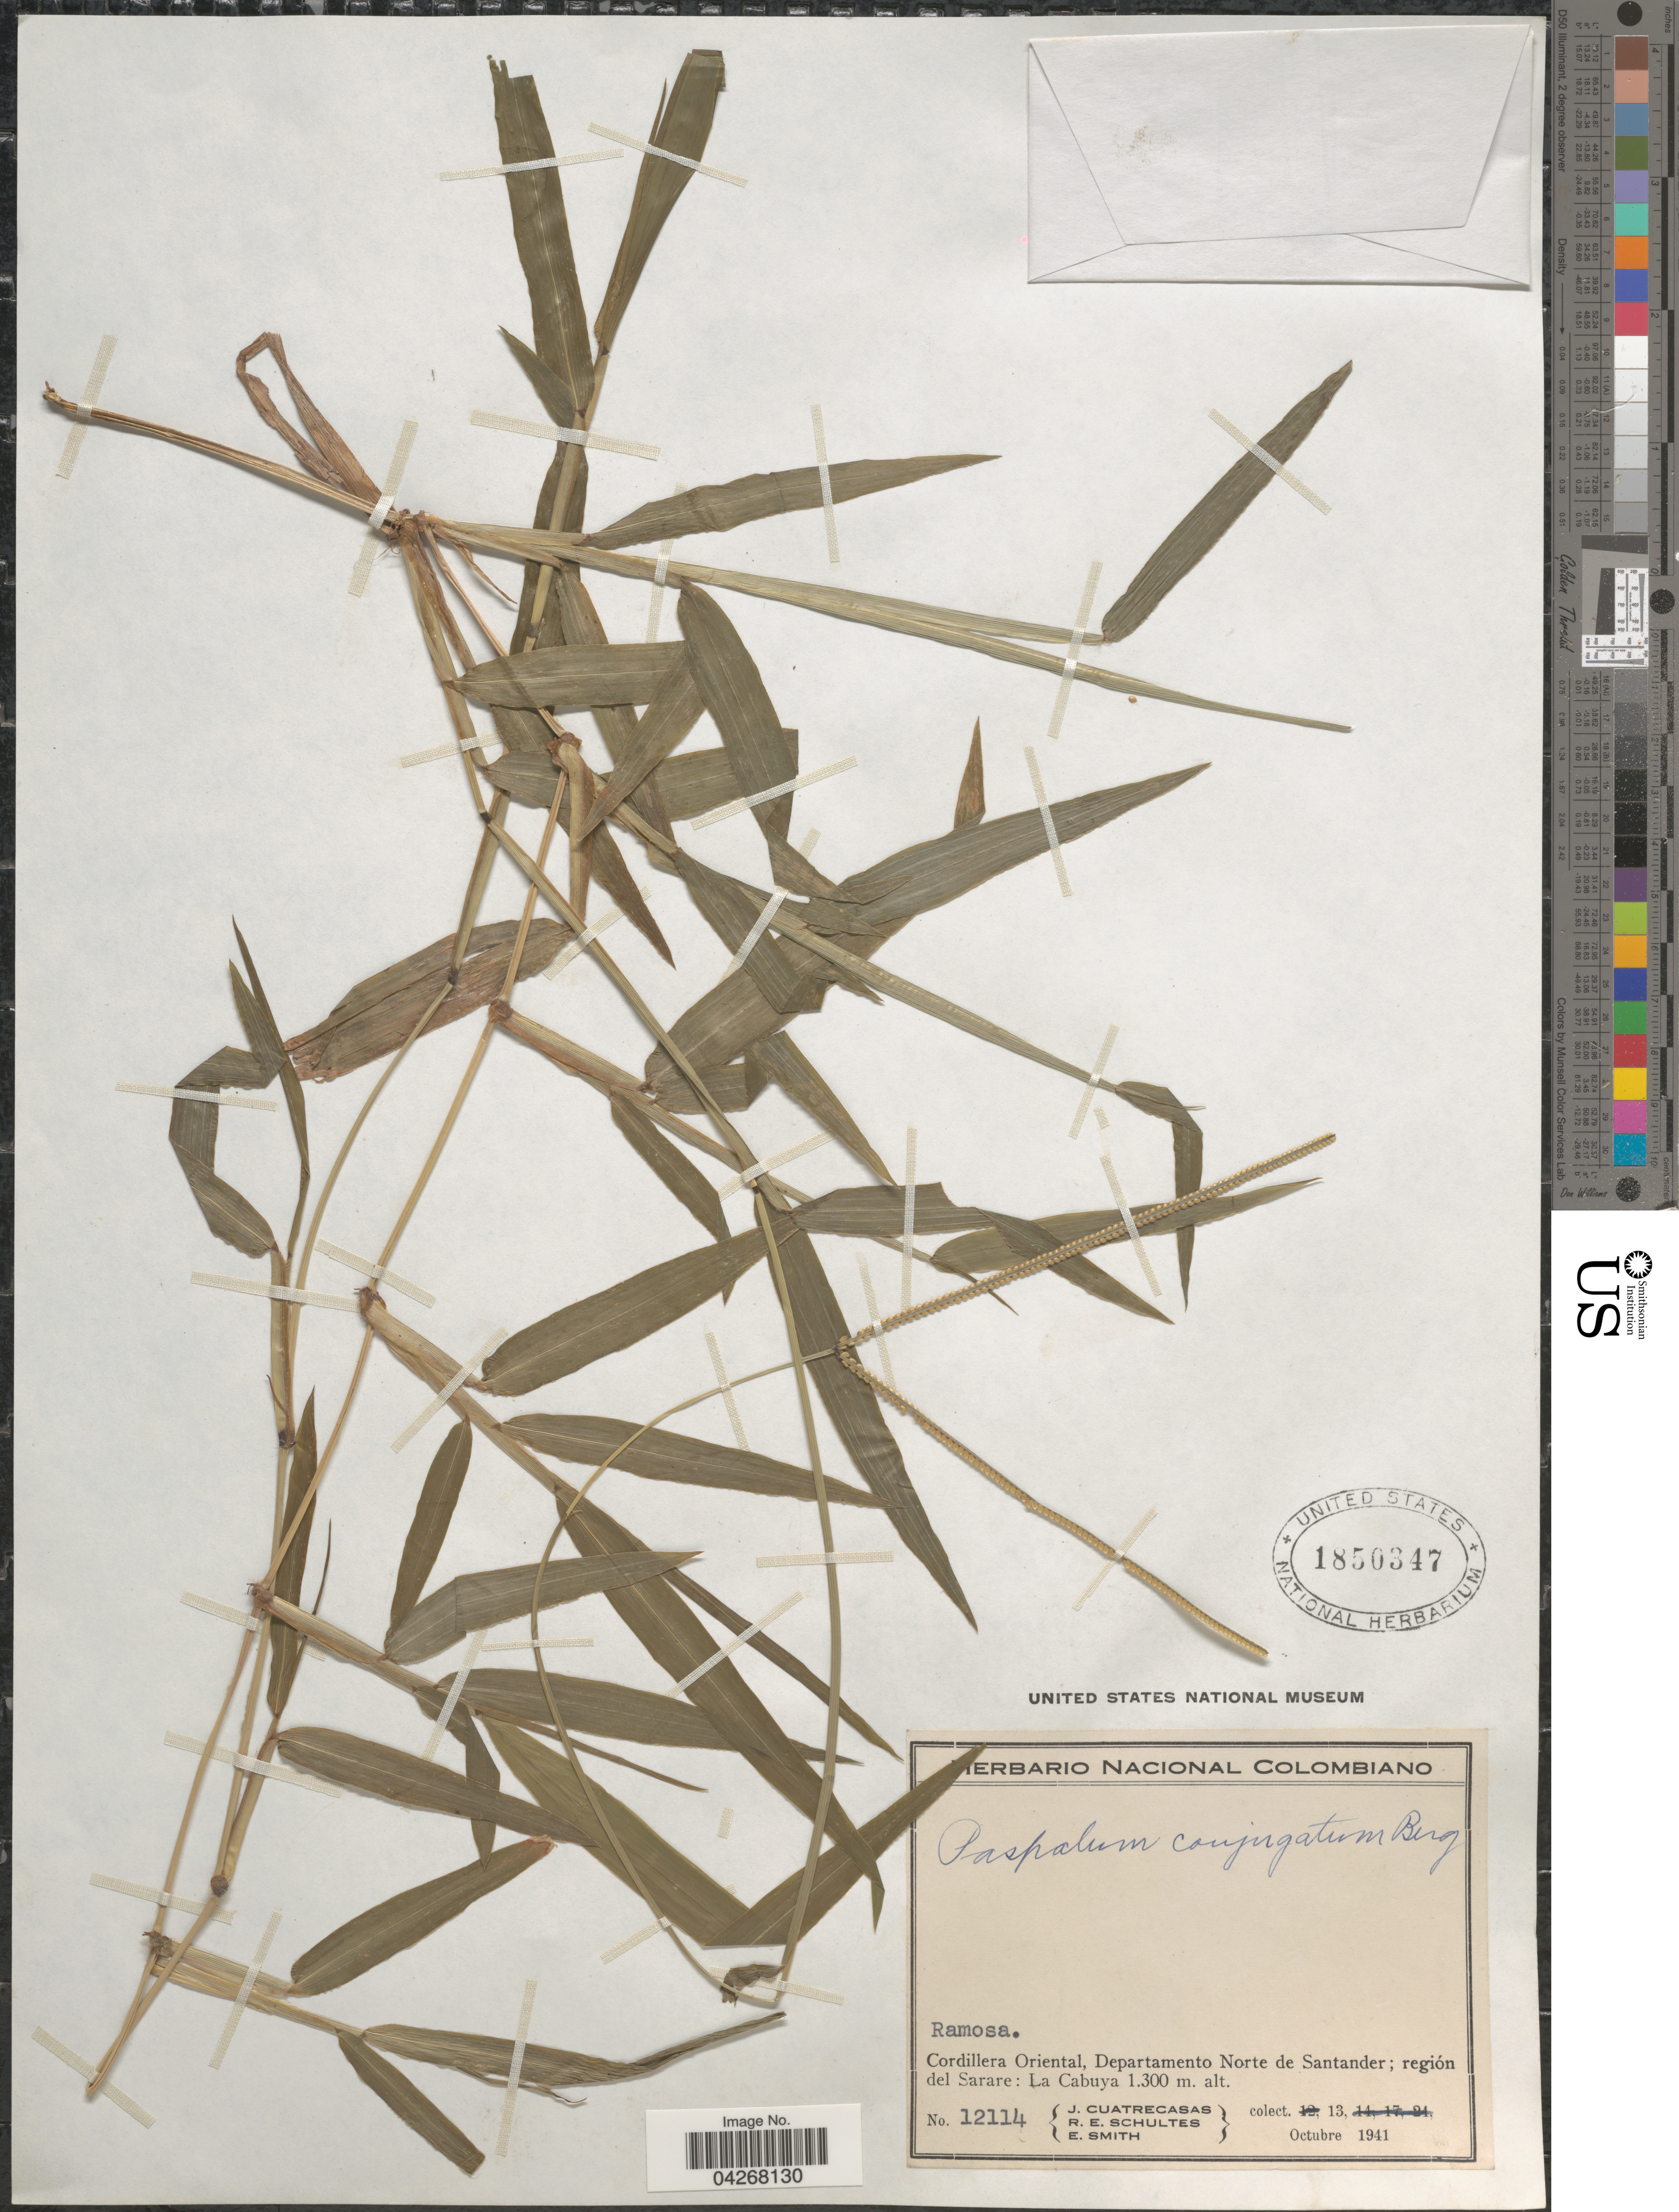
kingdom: Plantae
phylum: Tracheophyta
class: Liliopsida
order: Poales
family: Poaceae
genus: Paspalum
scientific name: Paspalum conjugatum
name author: P.J. Bergius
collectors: J. Cuatrecasas, R. E. Schultes & E. Smith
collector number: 12114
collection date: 1941-10-13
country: Colombia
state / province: Norte de Santander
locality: Ramosa. Cordillera Oriental, Departamento Norte de Santander; región del Sarere: La Cabuya.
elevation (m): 1300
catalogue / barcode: US 1850347